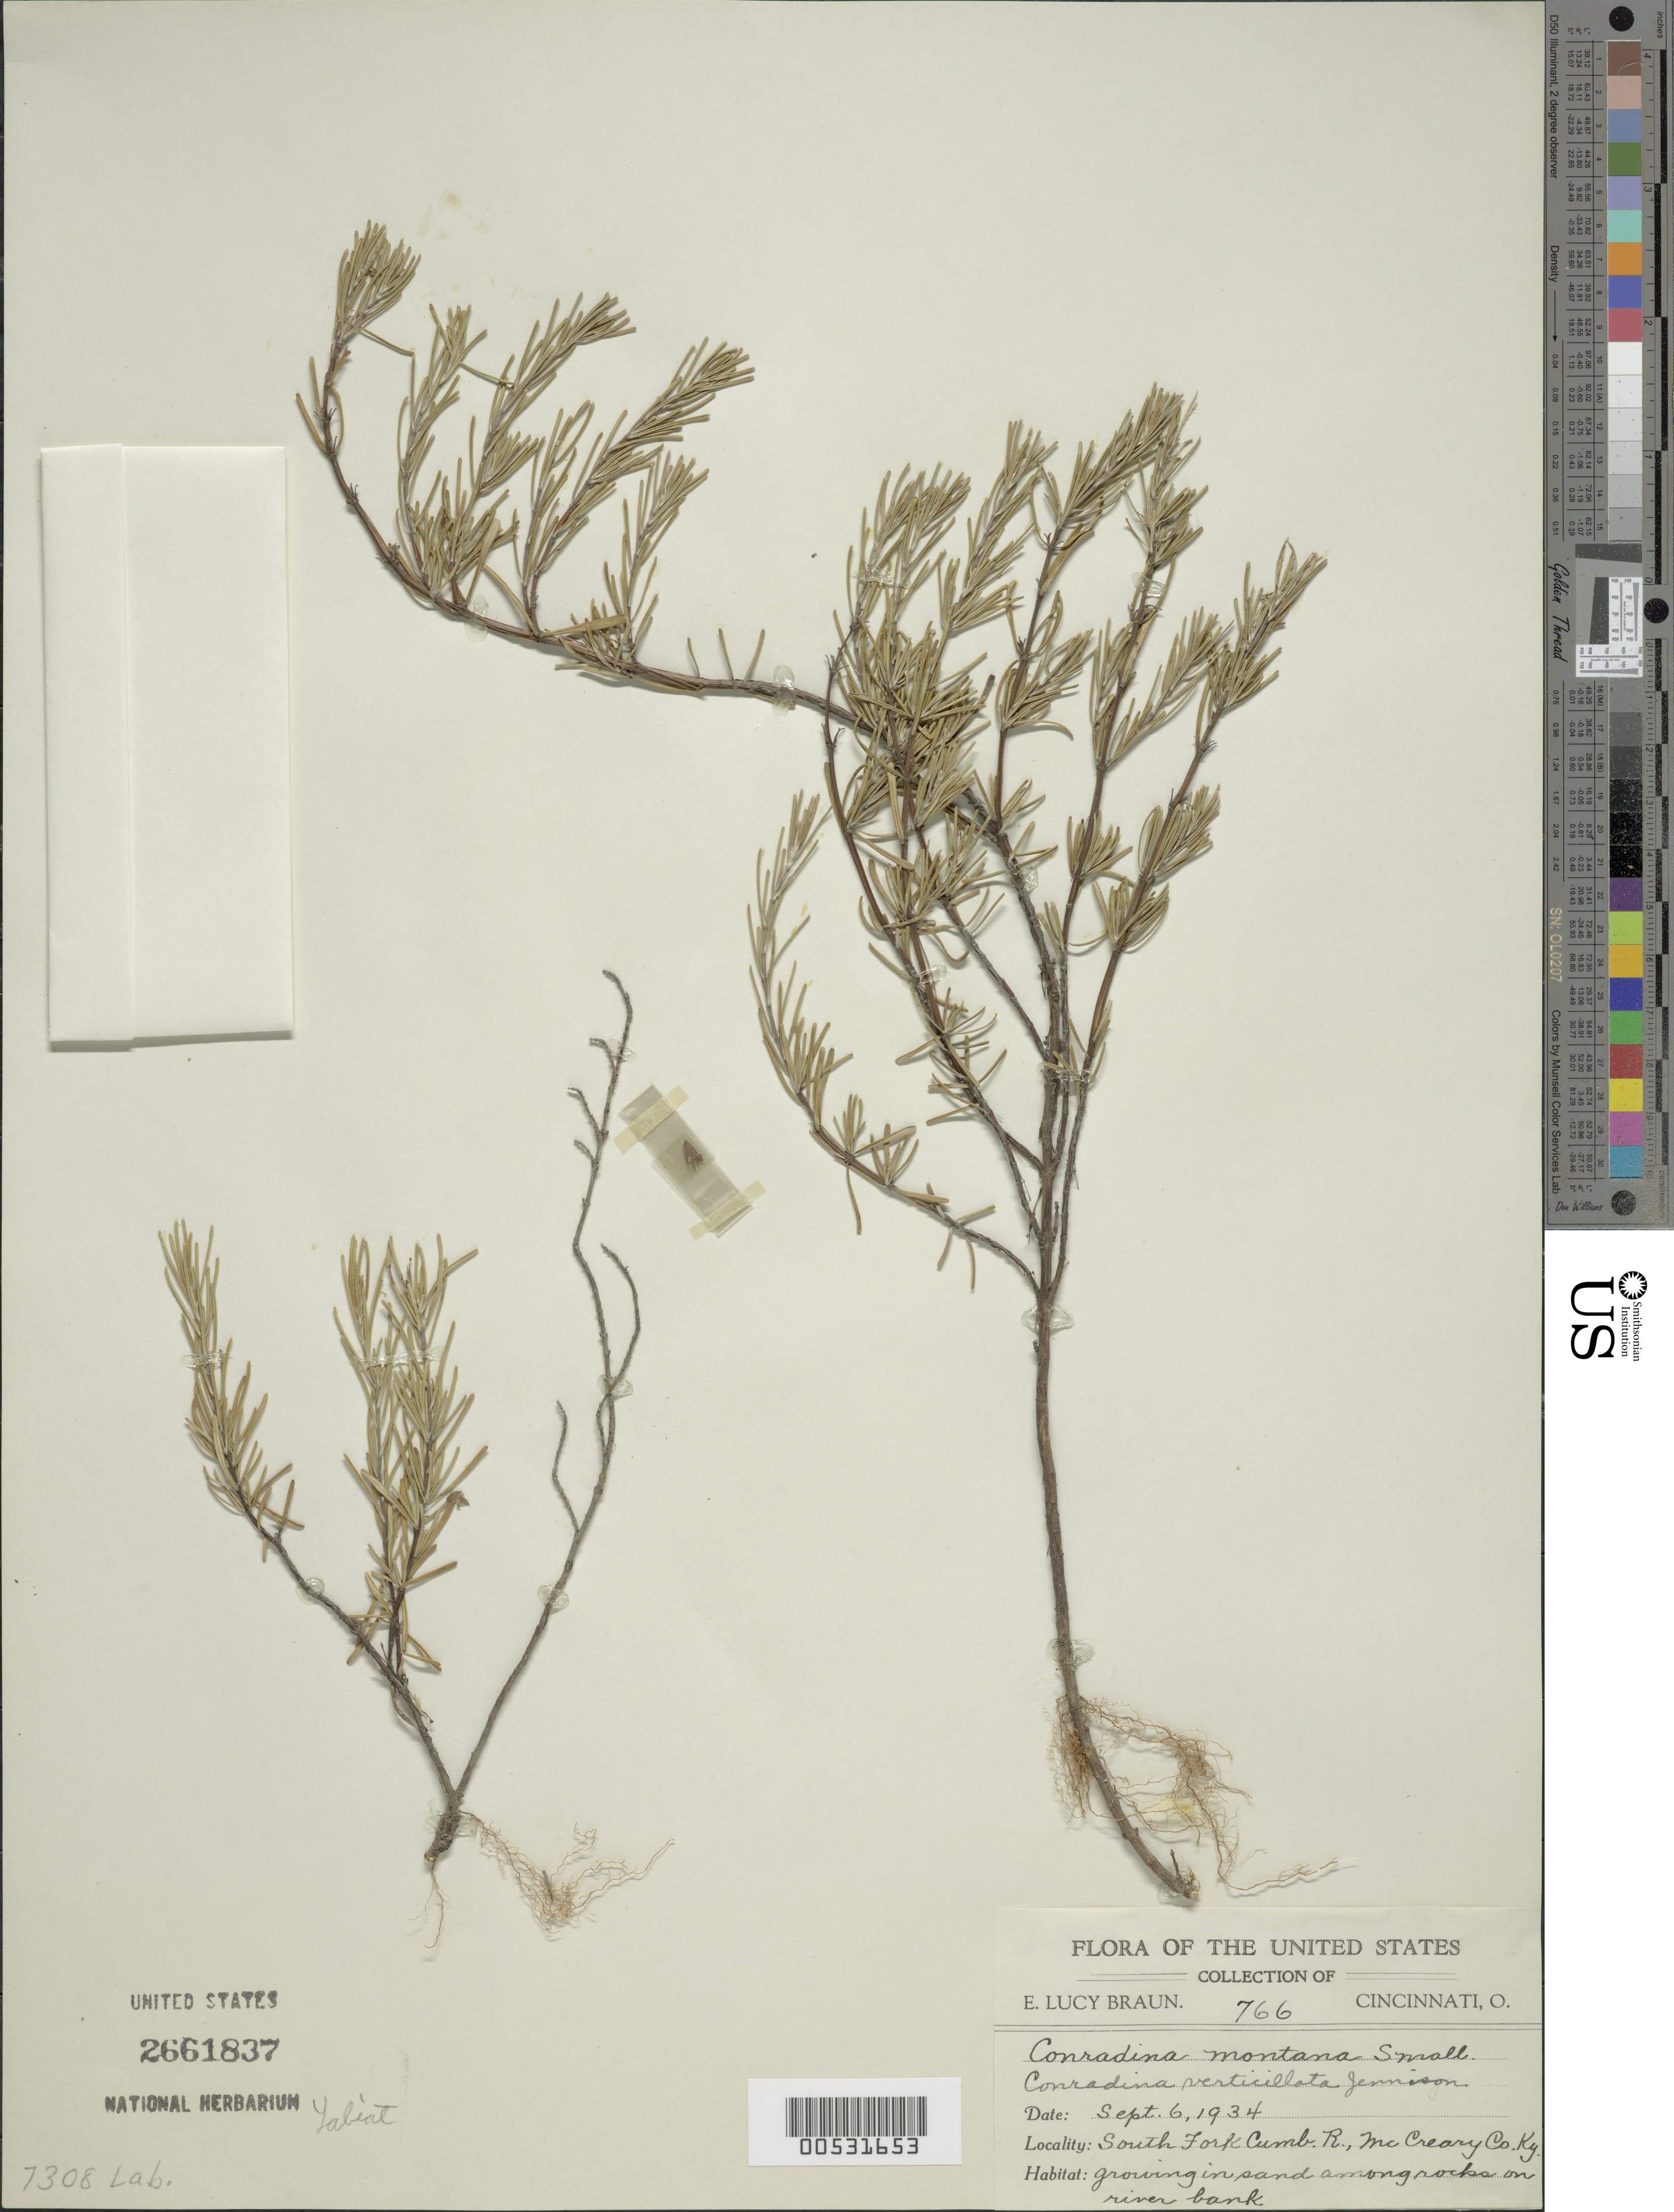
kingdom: Plantae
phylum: Tracheophyta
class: Magnoliopsida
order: Lamiales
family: Lamiaceae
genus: Conradina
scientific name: Conradina verticillata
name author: Jennison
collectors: E. L. Braun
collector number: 766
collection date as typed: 06 Sep 1934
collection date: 1934-09-06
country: United States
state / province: Kentucky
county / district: McCreary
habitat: Growing in sand among rocks on river bank.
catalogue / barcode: US 2661837